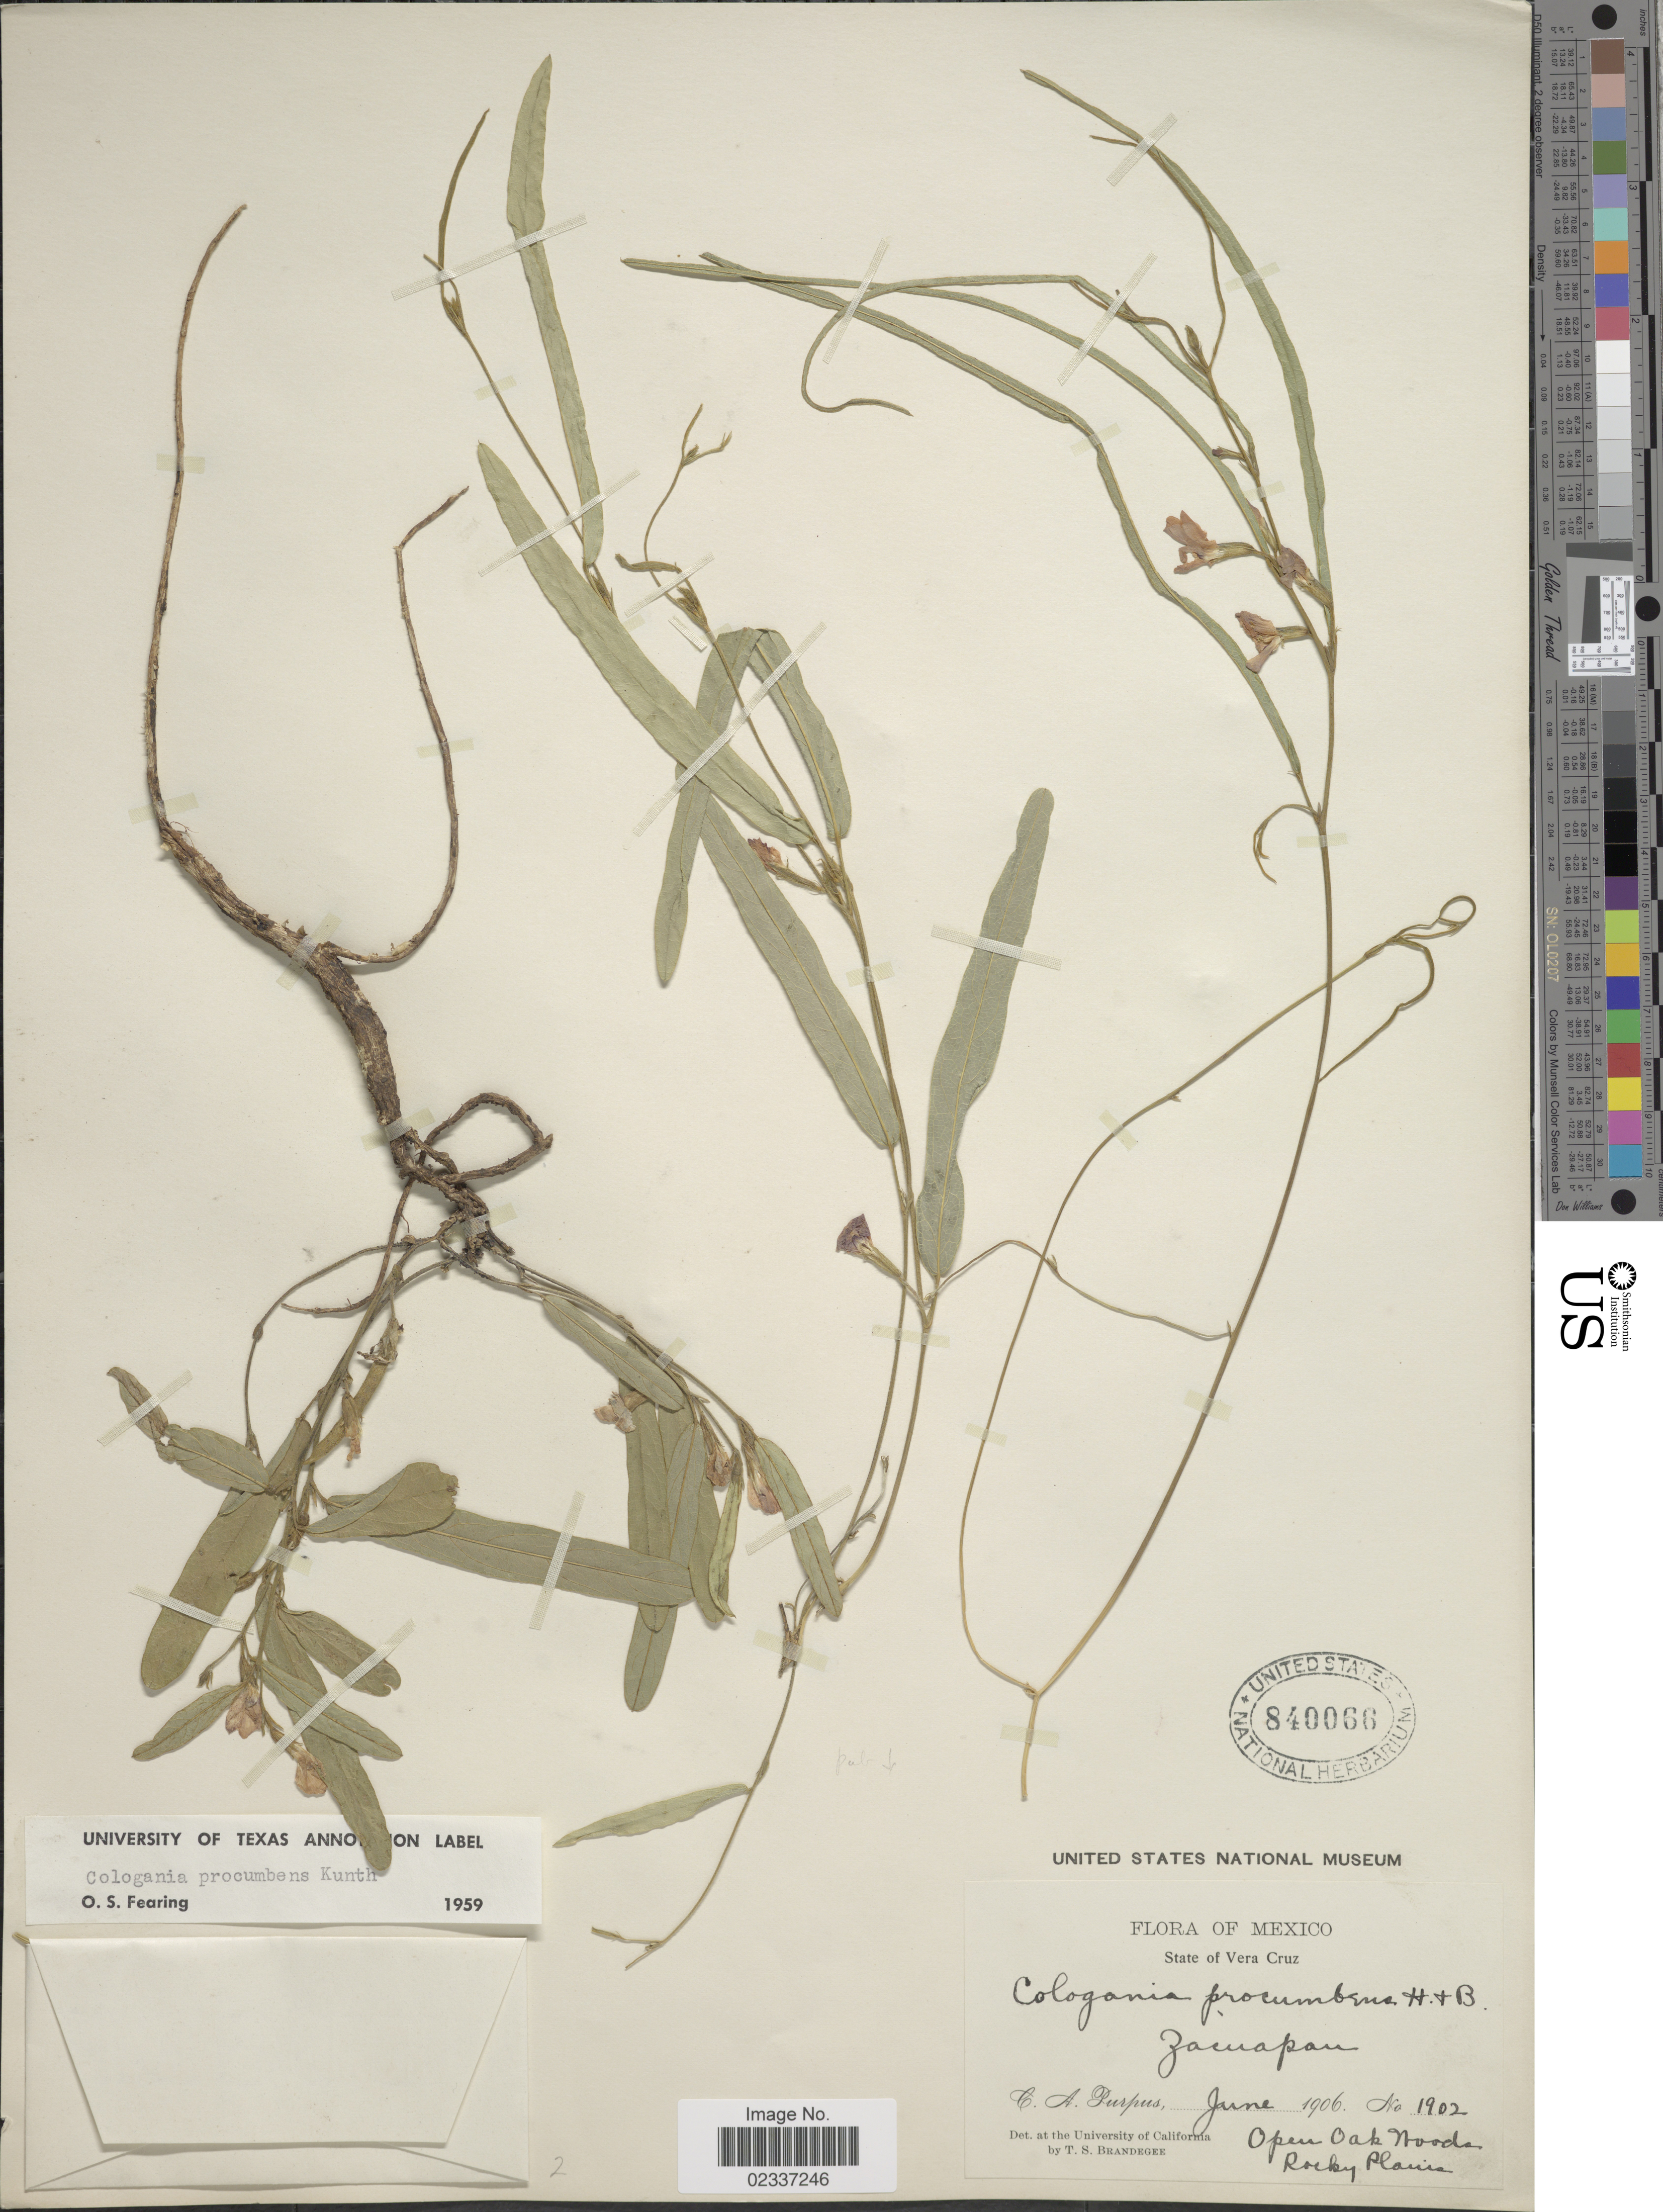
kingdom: Plantae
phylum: Tracheophyta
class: Magnoliopsida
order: Fabales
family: Fabaceae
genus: Cologania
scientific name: Cologania procumbens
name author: Kunth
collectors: C. A. Purpus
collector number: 1902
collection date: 1906-06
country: Mexico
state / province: Veracruz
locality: State of Vera Cruz, Zacuapan, Open Oak Woods, Rocky Plains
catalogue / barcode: US 840066